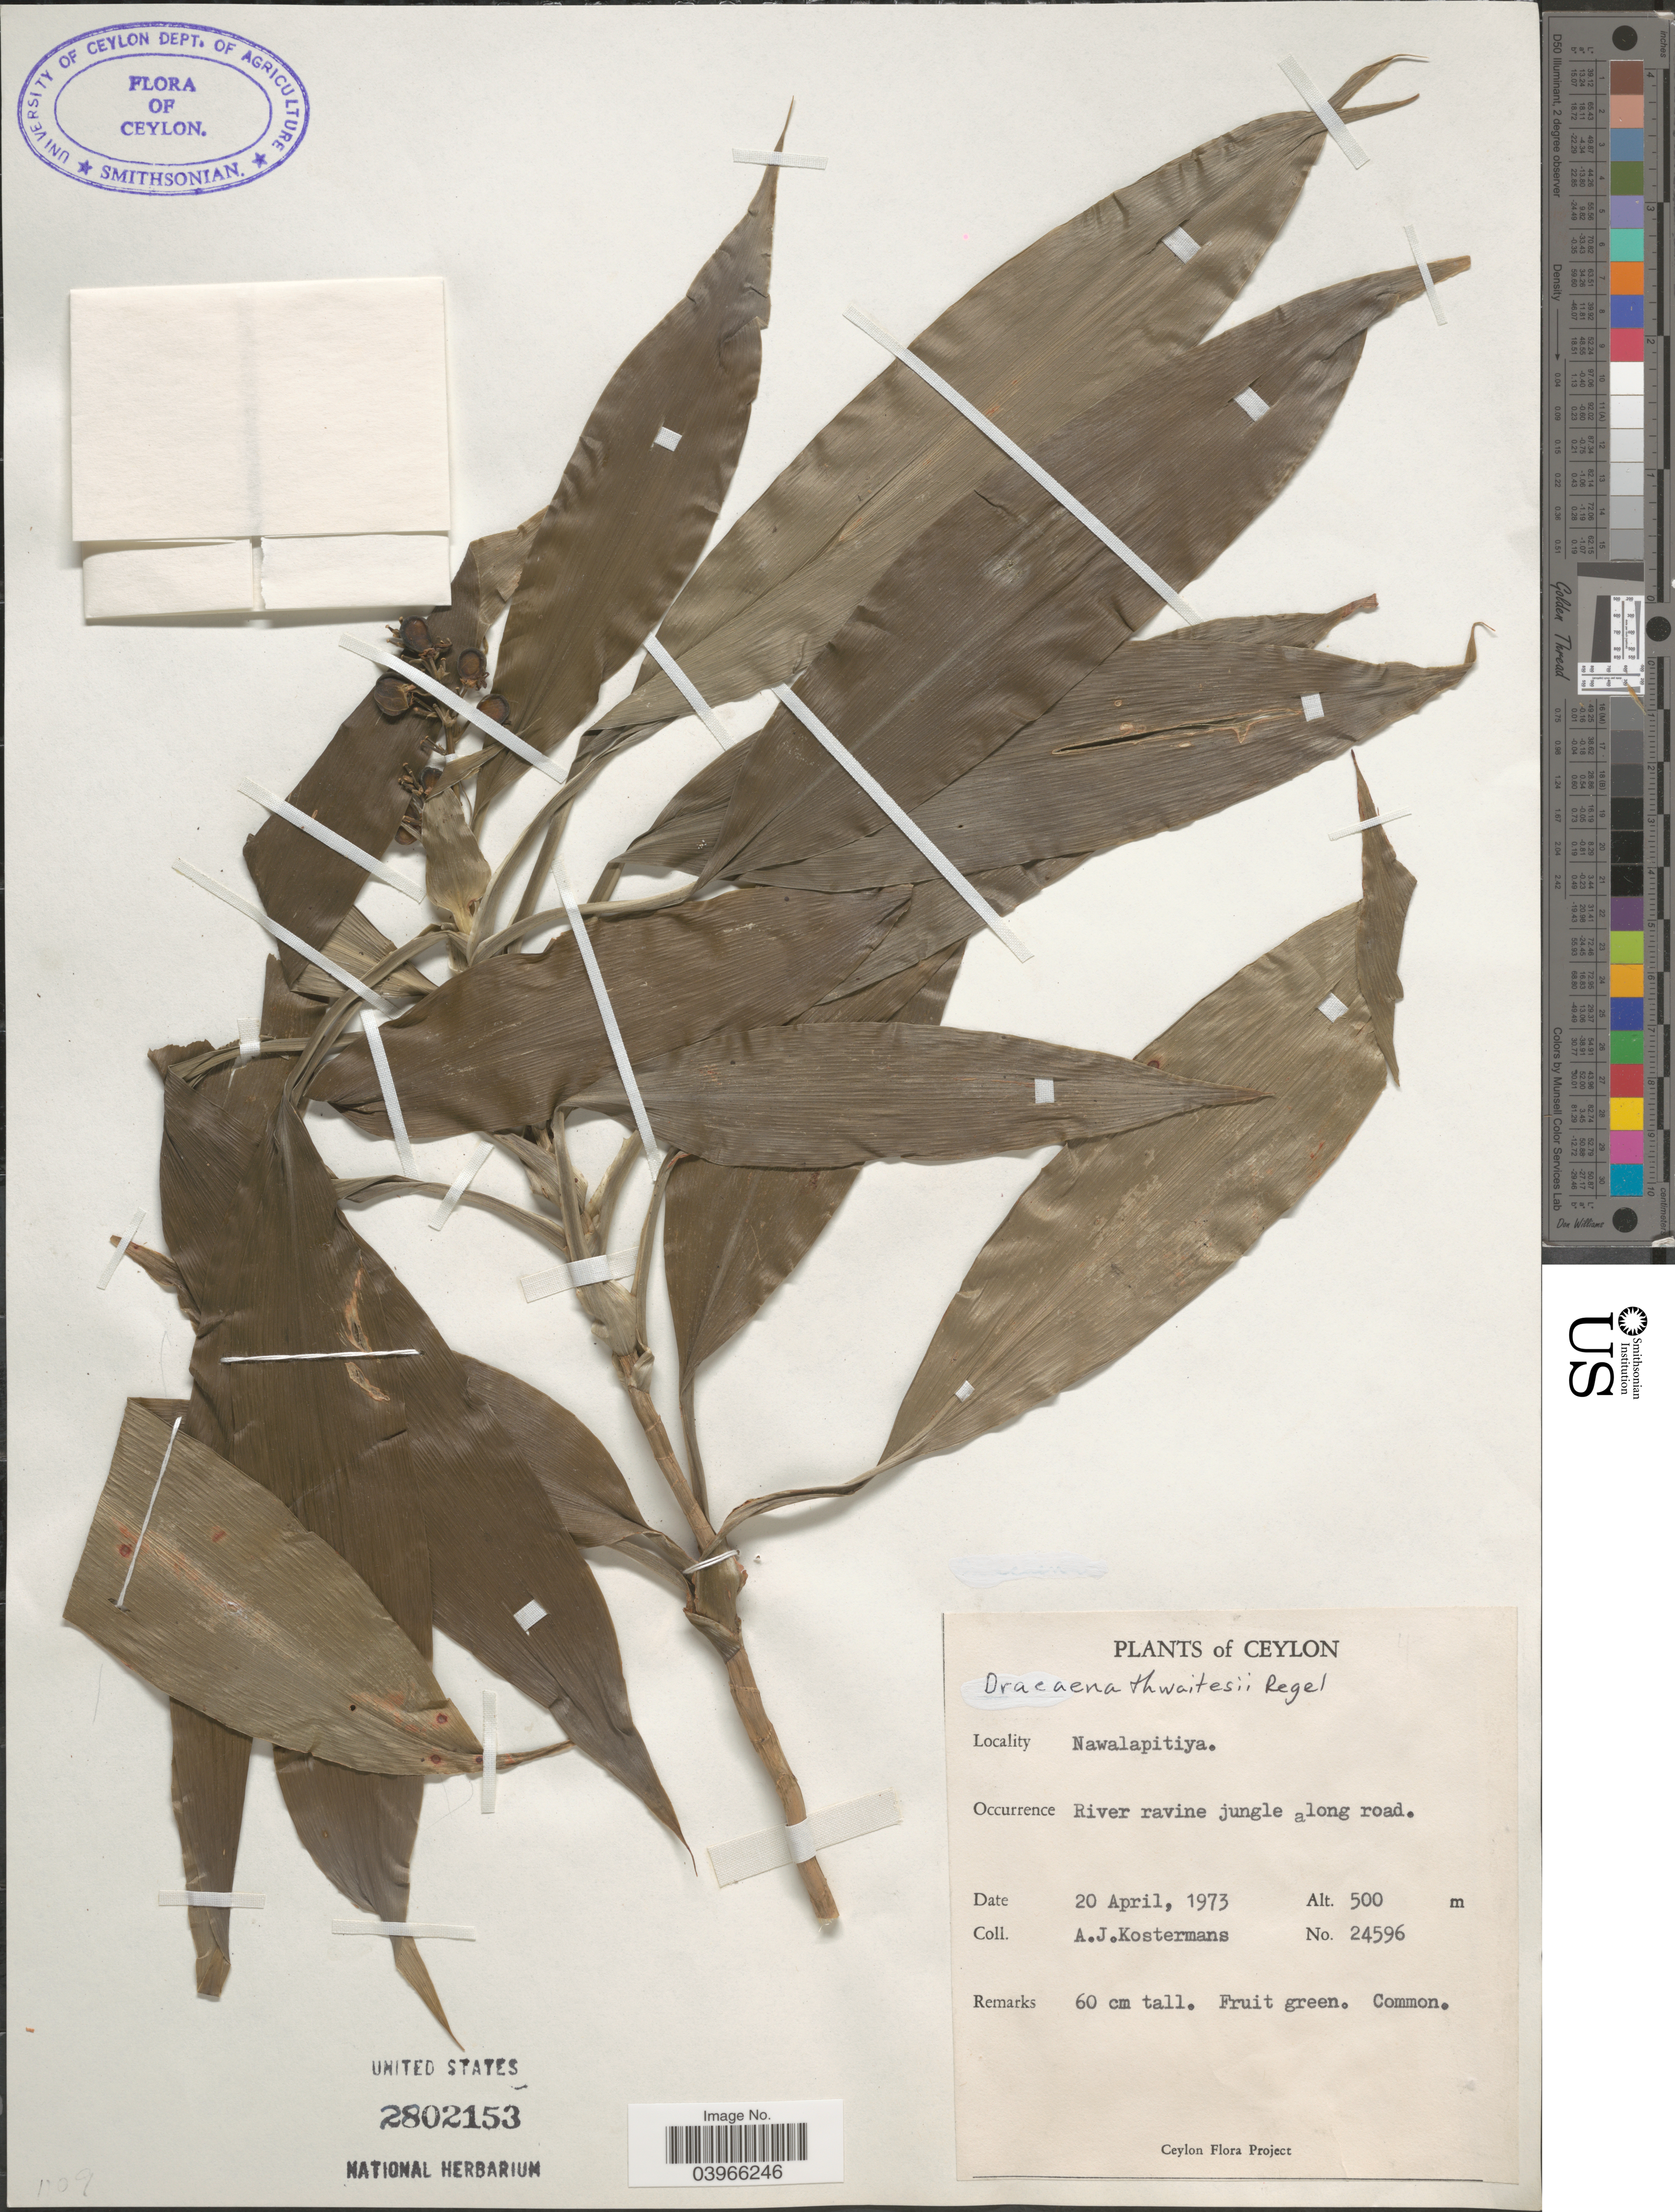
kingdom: Plantae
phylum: Tracheophyta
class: Liliopsida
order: Asparagales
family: Asparagaceae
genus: Dracaena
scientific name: Dracaena thwaitesii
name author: Regel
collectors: A. J. G. Kostermans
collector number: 24596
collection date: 1973-04-20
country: Sri Lanka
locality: Ceylon. Nawalapitiya. River ravine jungle along road.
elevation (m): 500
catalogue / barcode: US 2802153